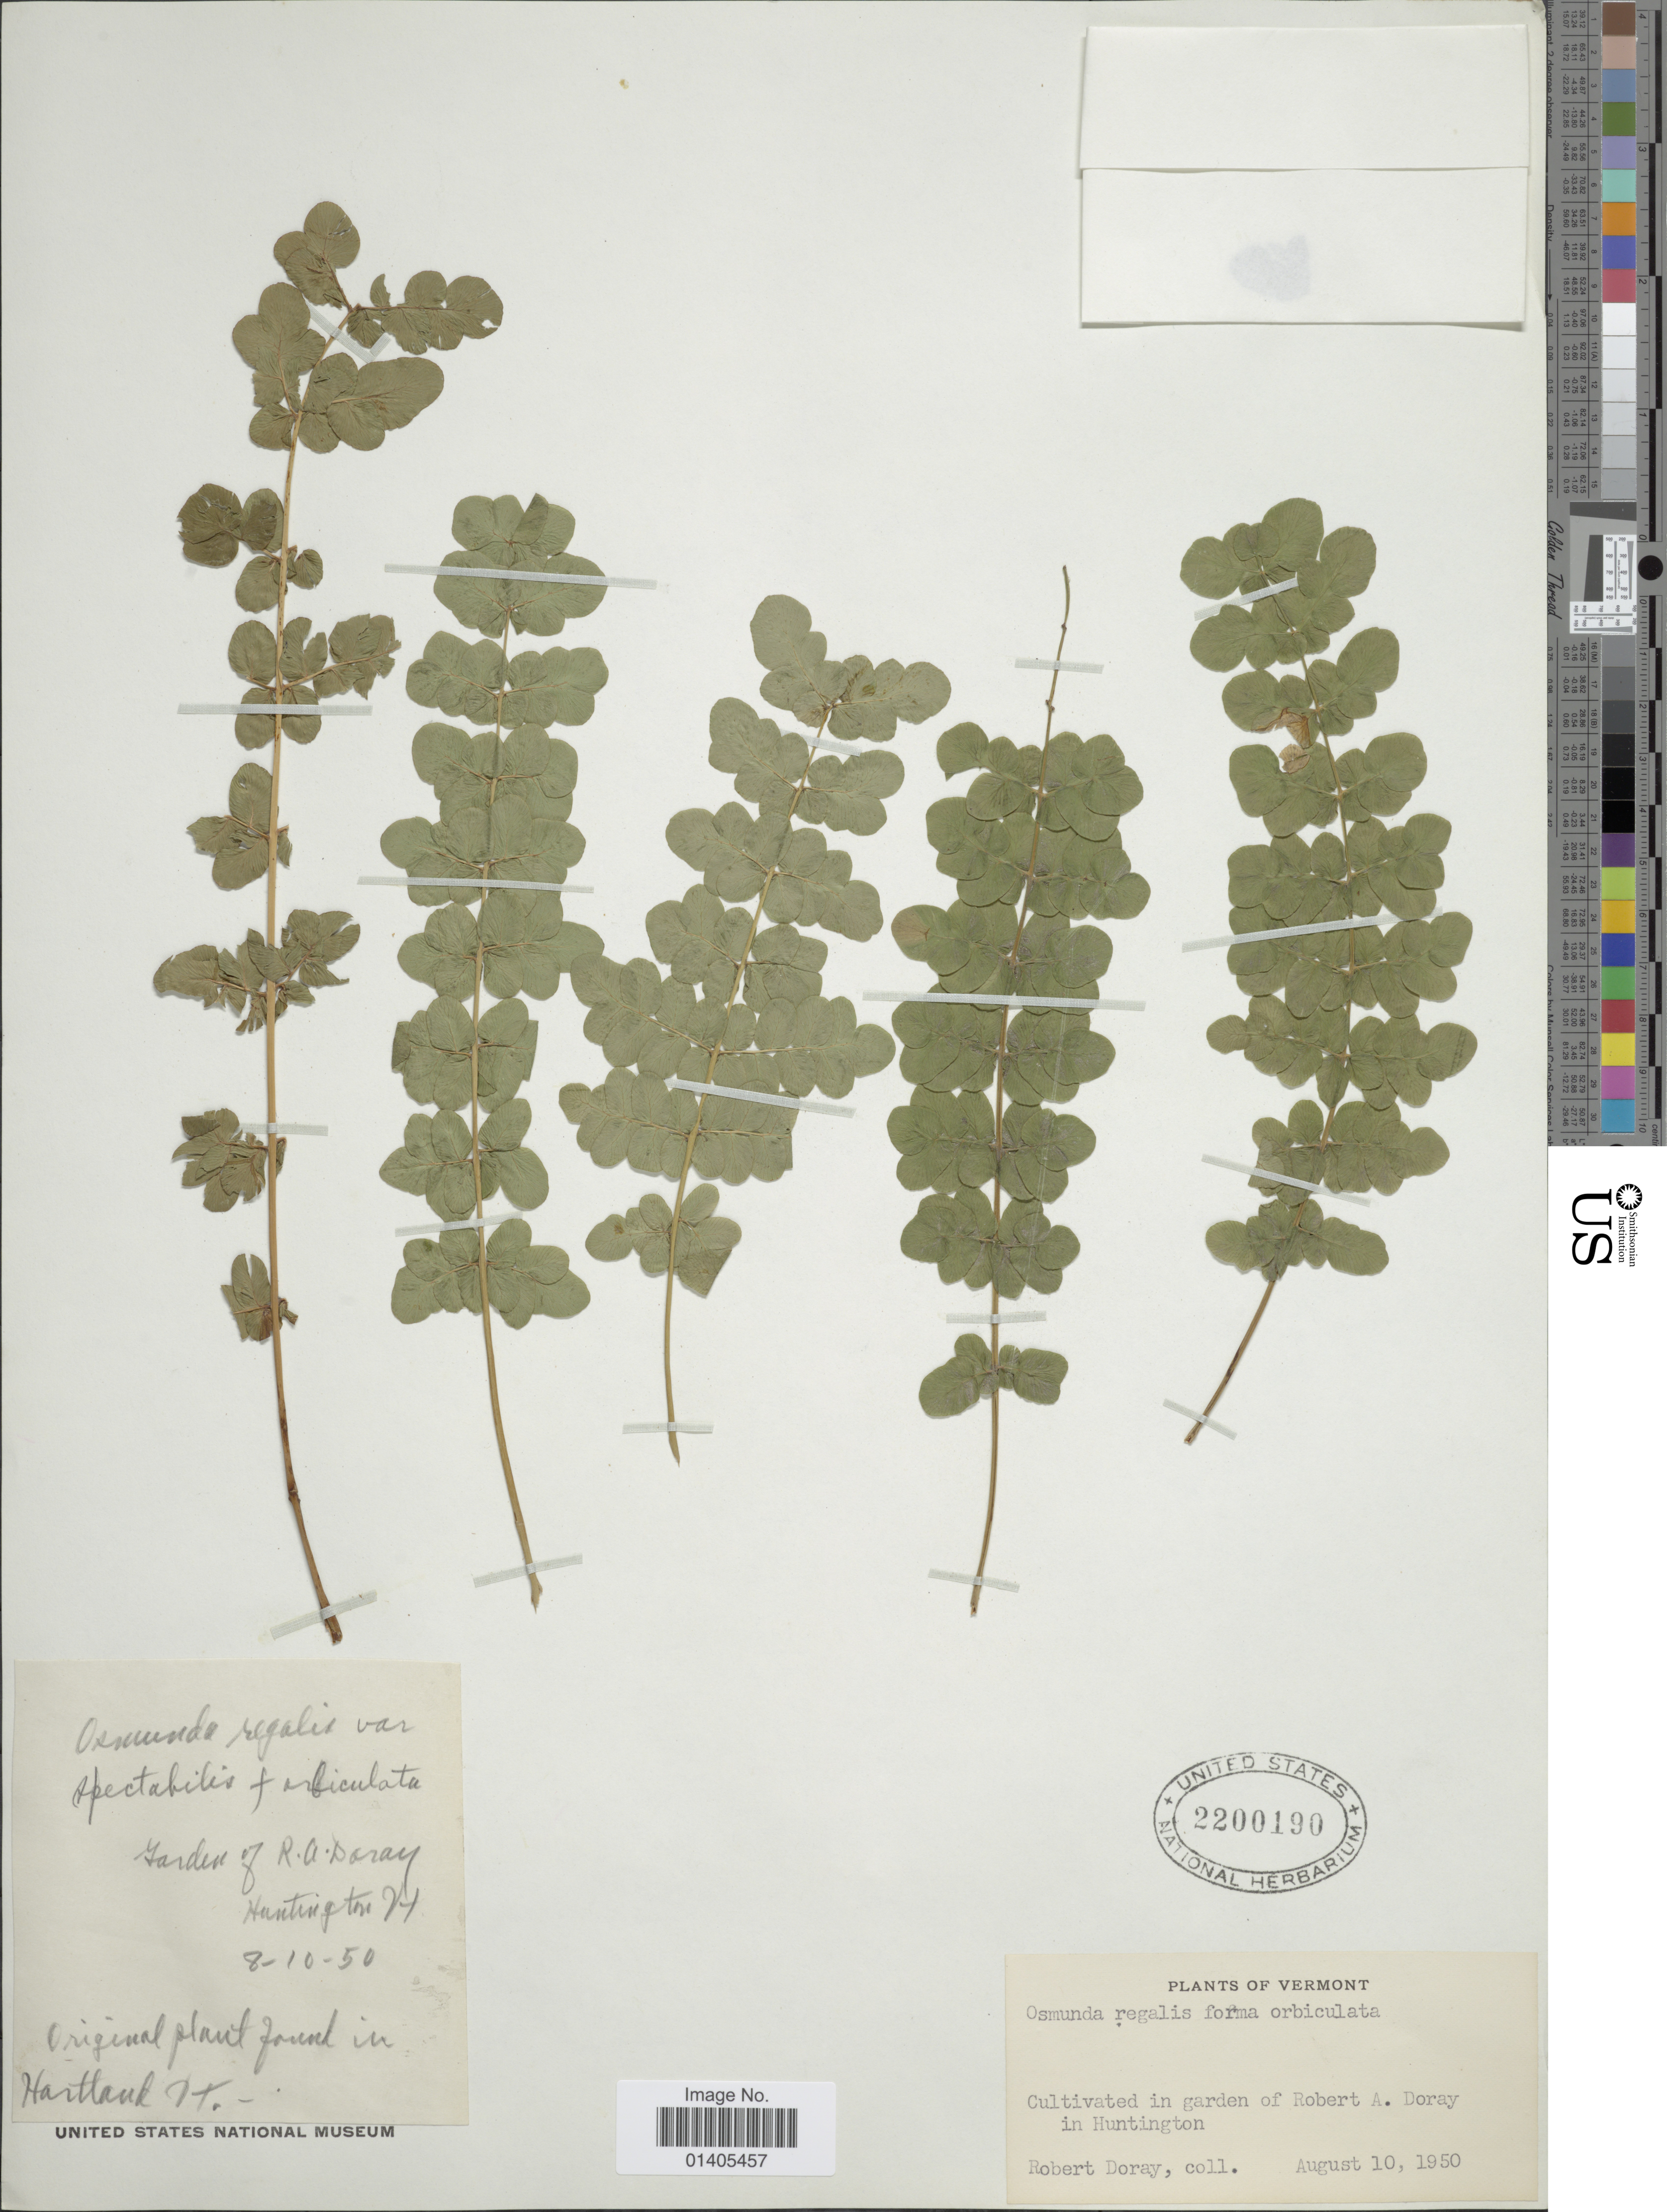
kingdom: Plantae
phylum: Tracheophyta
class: Polypodiopsida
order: Osmundales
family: Osmundaceae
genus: Osmunda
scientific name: Osmunda regalis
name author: L.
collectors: R. Doray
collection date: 1950-08-10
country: United States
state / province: Vermont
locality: Cultivated in garden , In Huntington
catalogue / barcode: US 2200190